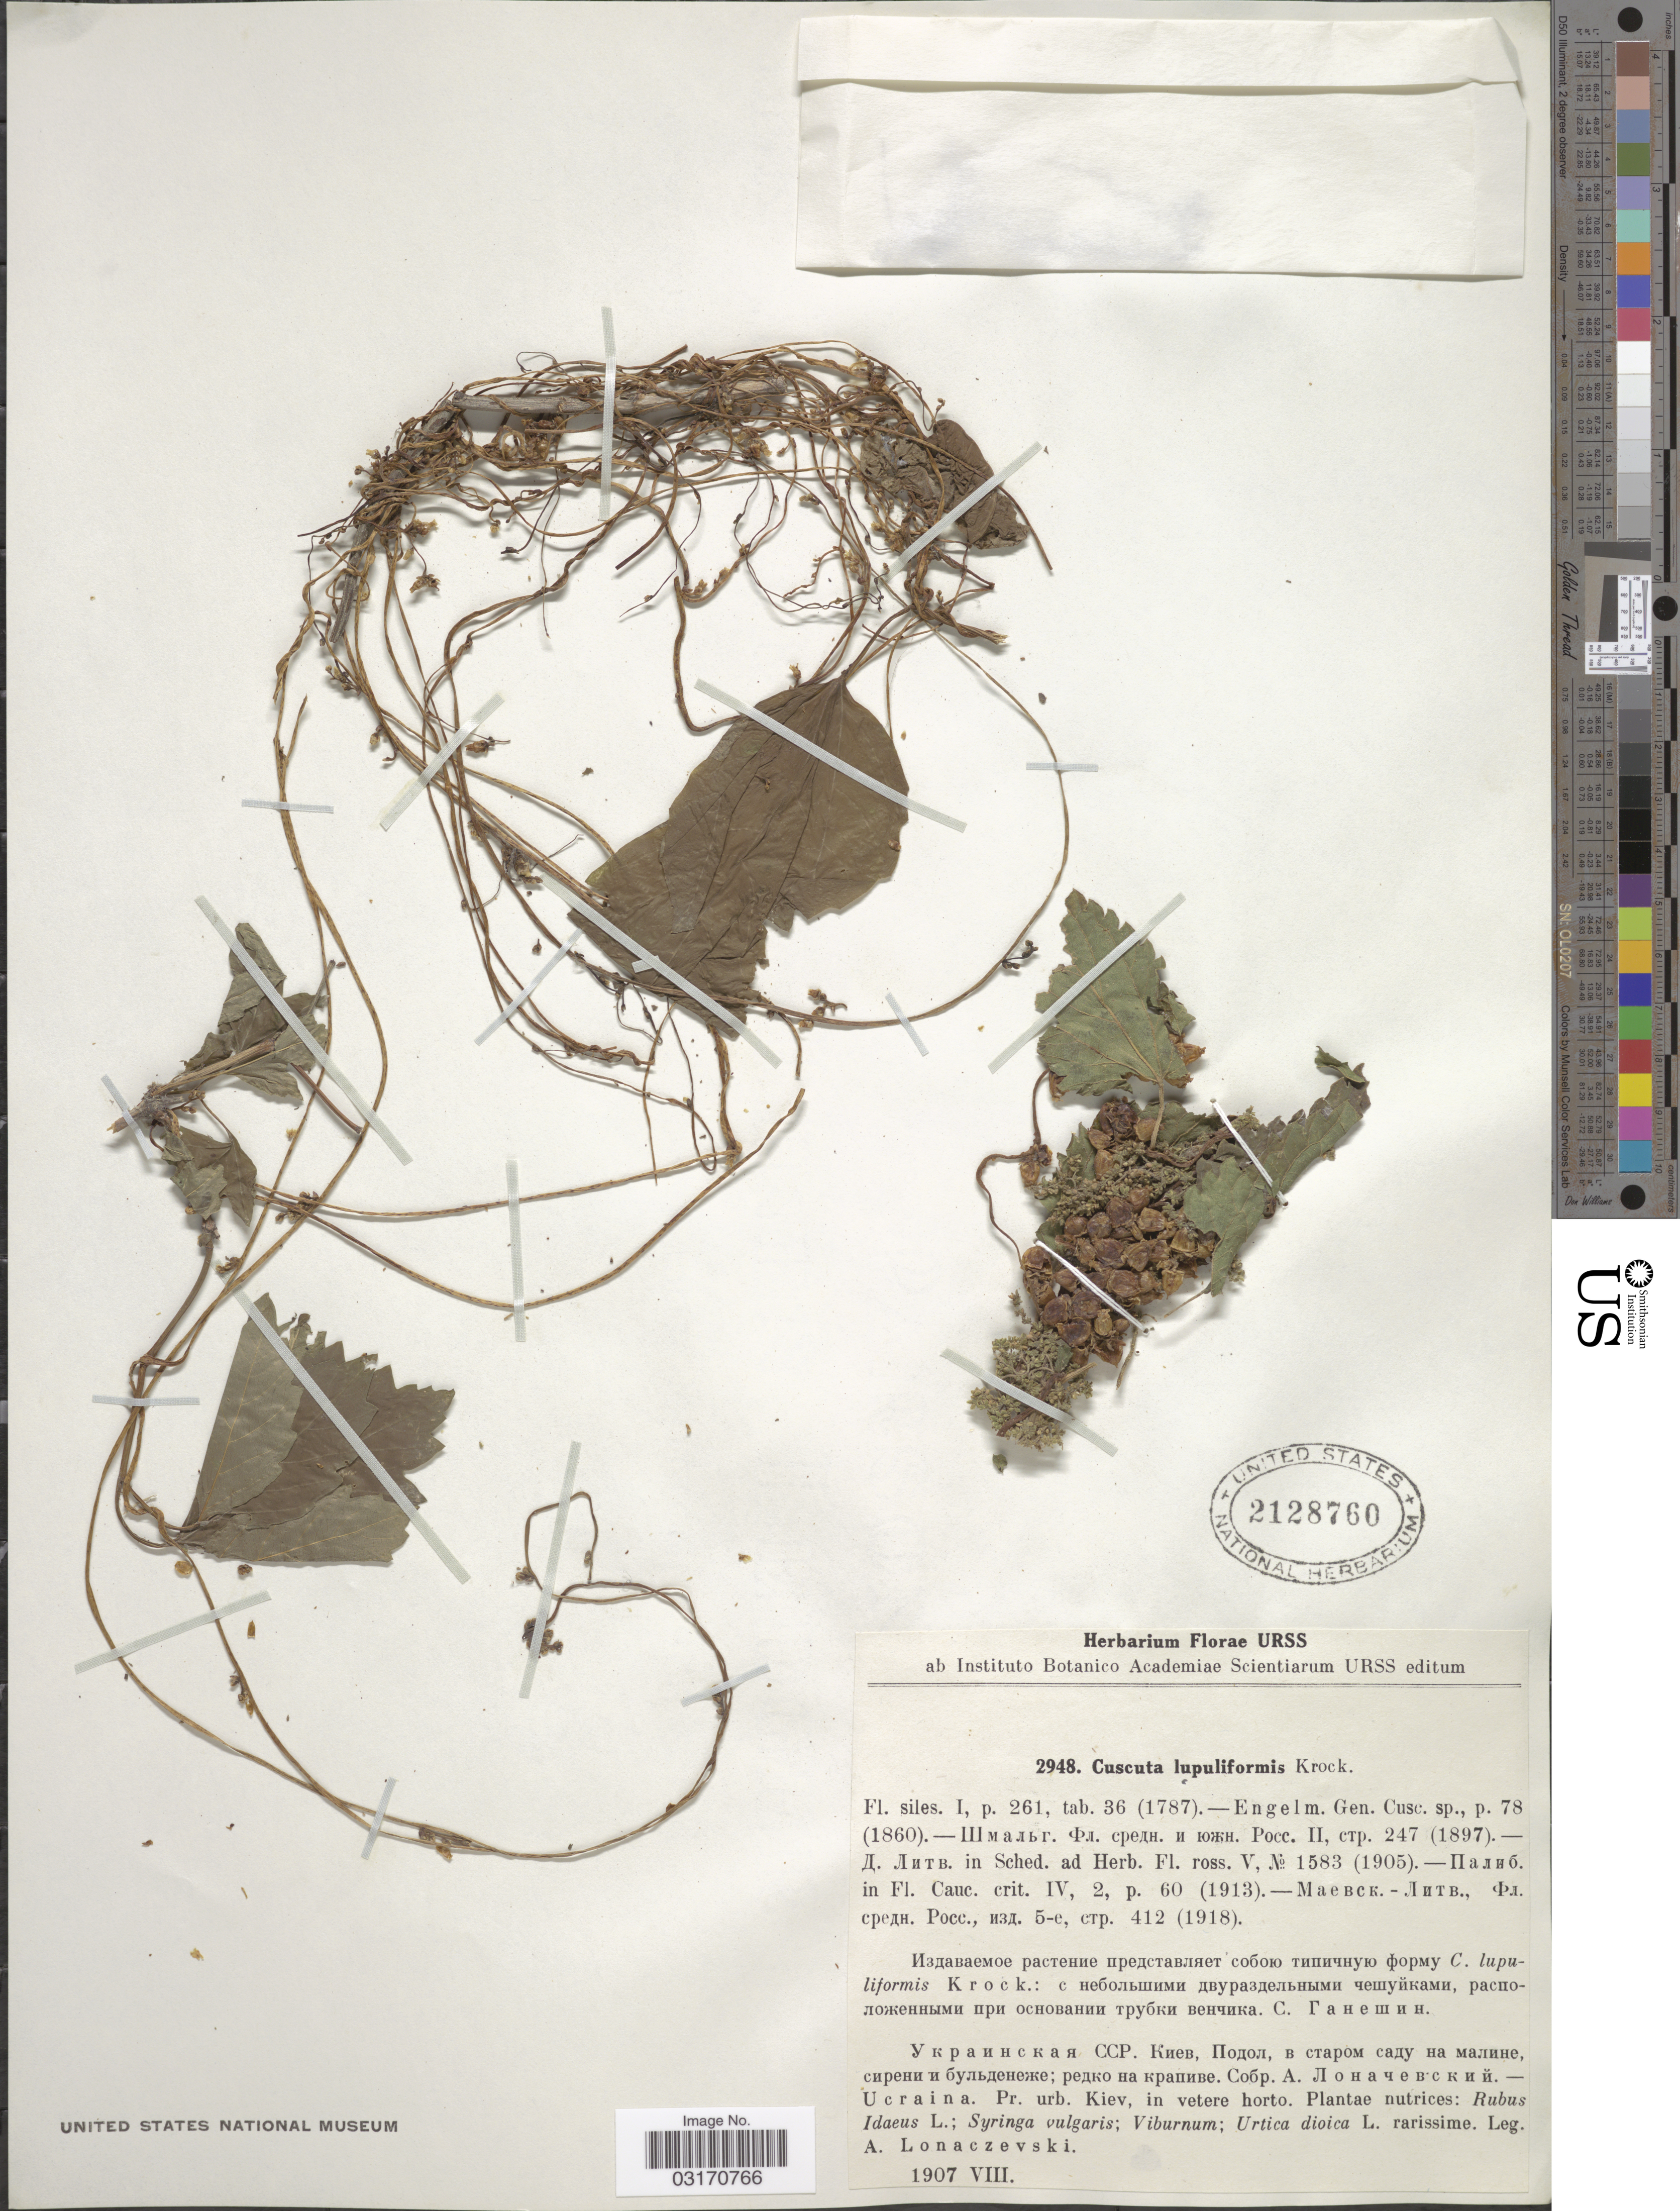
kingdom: Plantae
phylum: Tracheophyta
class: Magnoliopsida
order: Solanales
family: Convolvulaceae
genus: Cuscuta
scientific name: Cuscuta lupuliformis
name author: Krock.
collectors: A. Lonaczevski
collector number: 2948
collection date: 1907-08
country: Ukraine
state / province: Kiev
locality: Ucraina. Pr. urb. Kiev, in veter horto.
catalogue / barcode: US 2128760